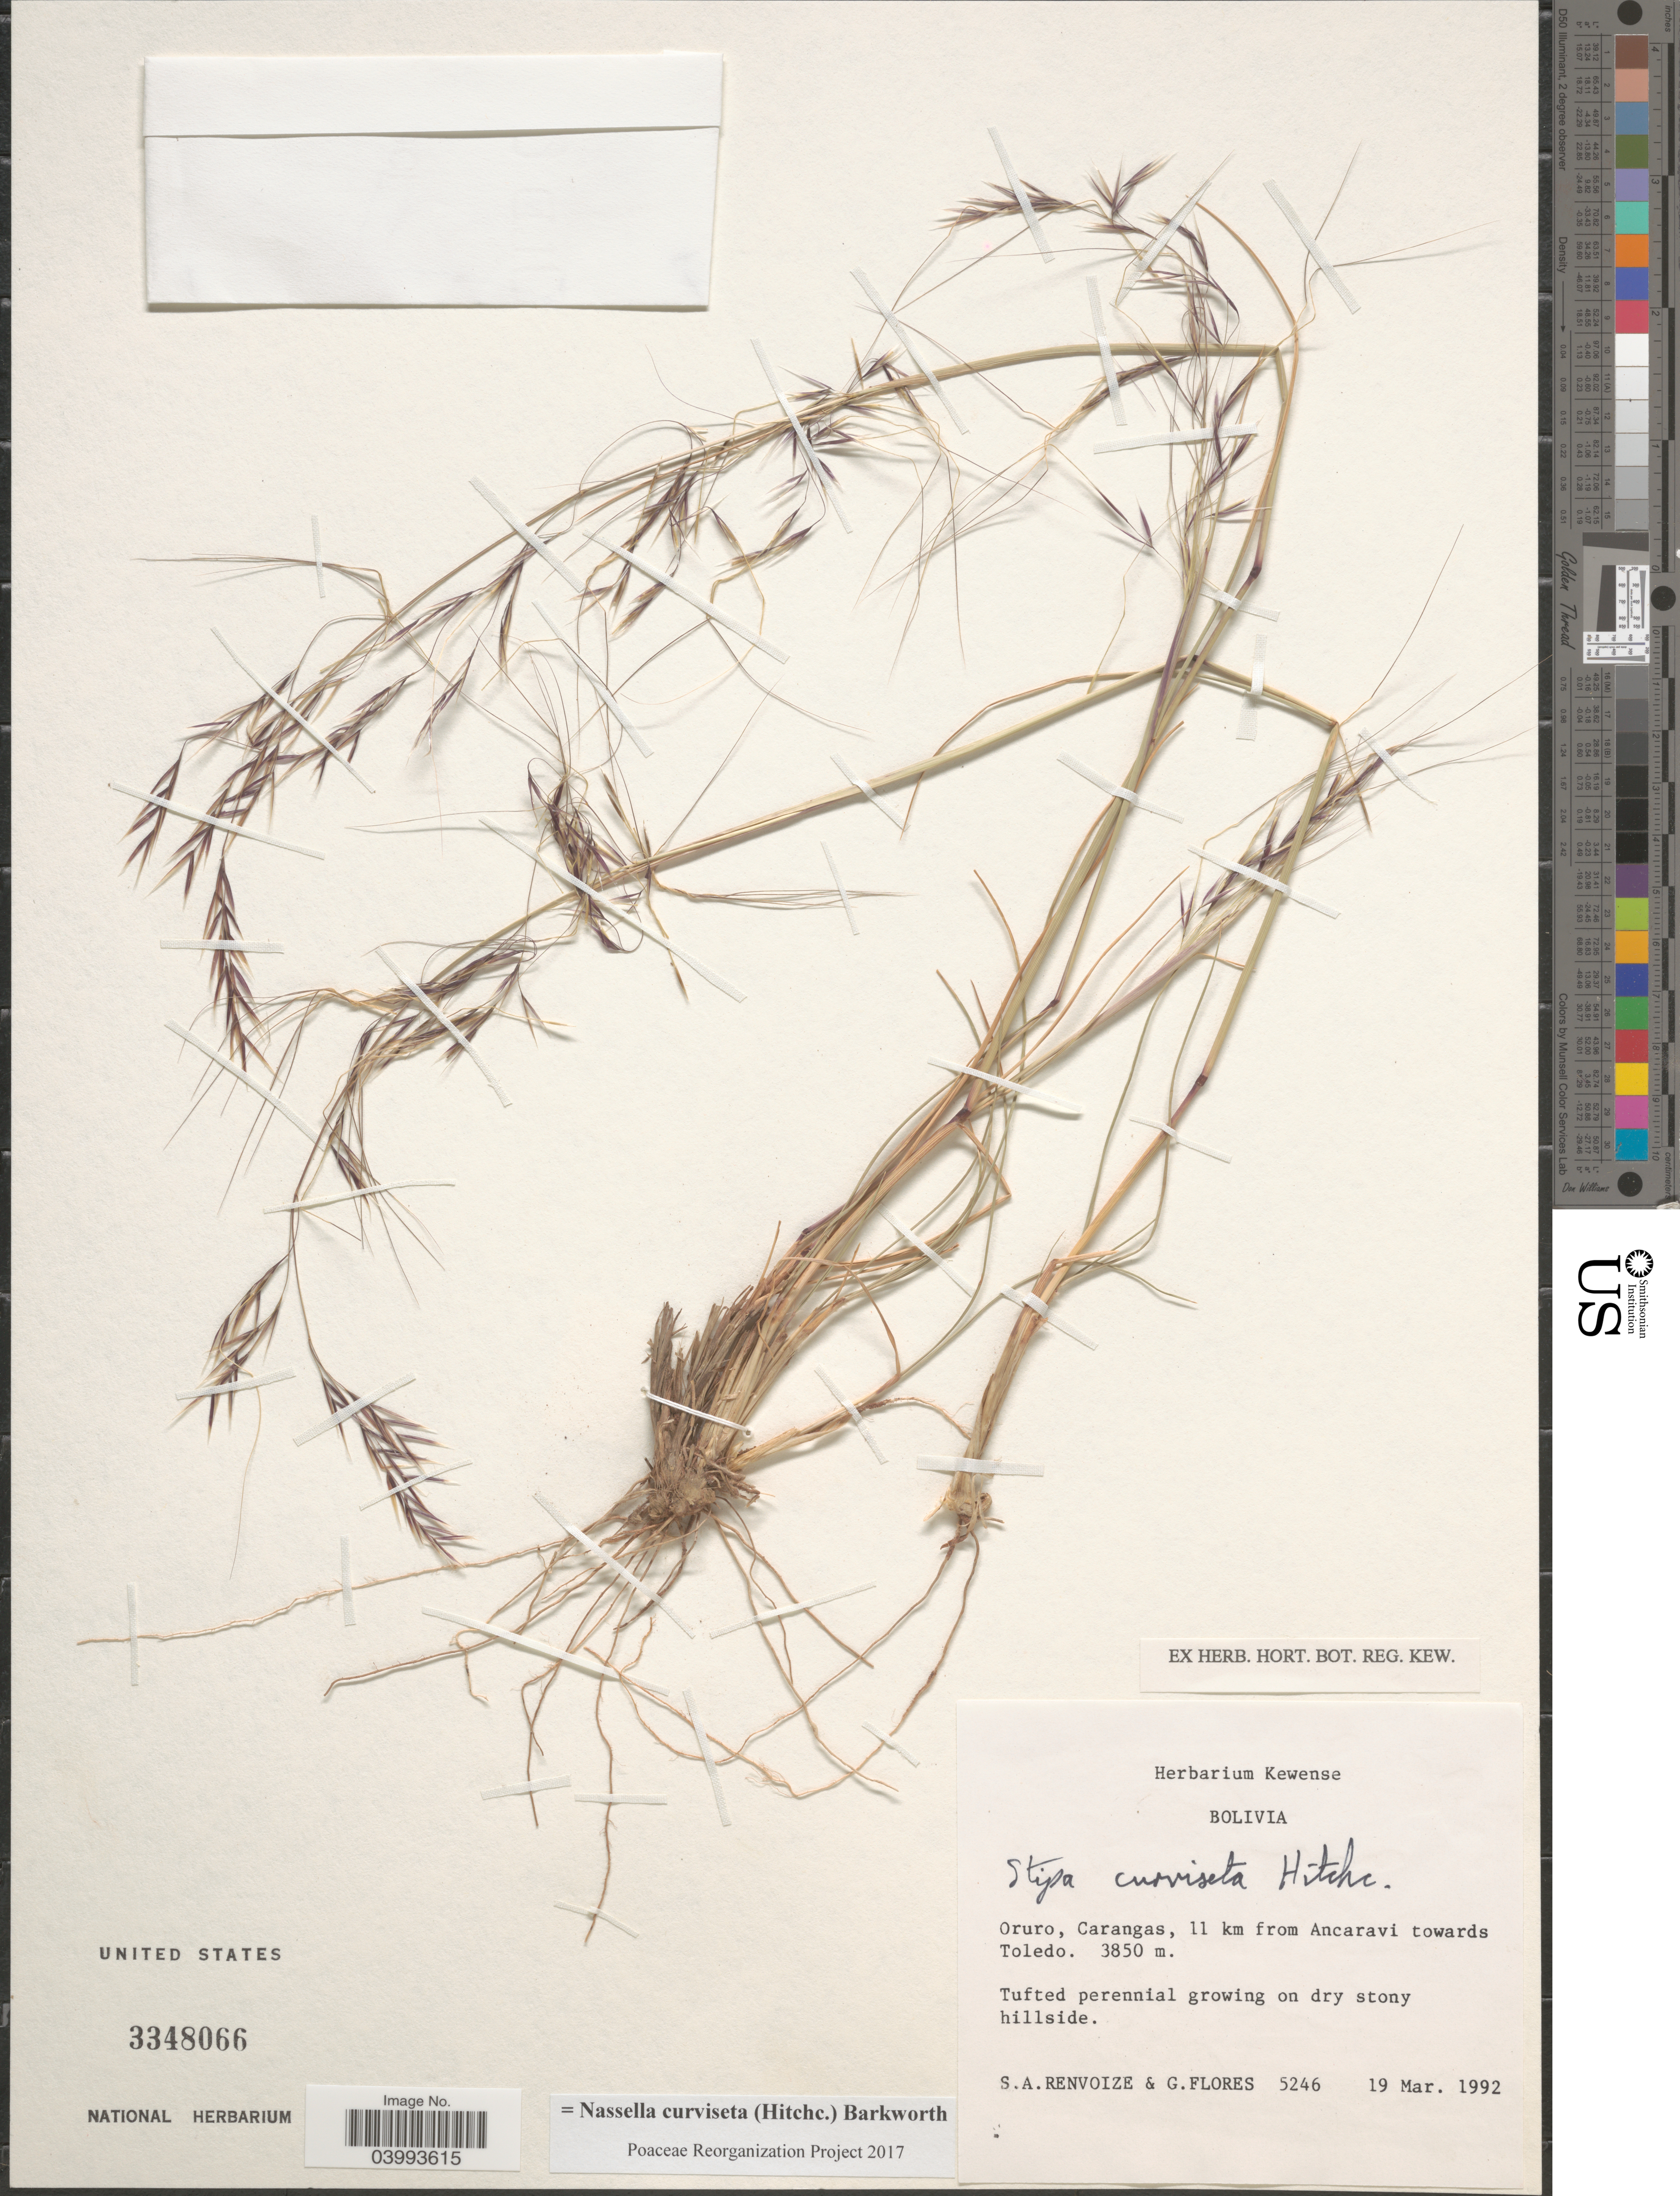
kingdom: Plantae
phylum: Tracheophyta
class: Liliopsida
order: Poales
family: Poaceae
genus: Nassella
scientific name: Nassella curviseta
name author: (Hitchc.) Barkworth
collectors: S. A. Renvoize & G. Flores F.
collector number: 5246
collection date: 1992-03-19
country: Bolivia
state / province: Oruro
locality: Carangas, 11 km from Ancaravi towards Toledo.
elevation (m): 3850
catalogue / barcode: US 3348066